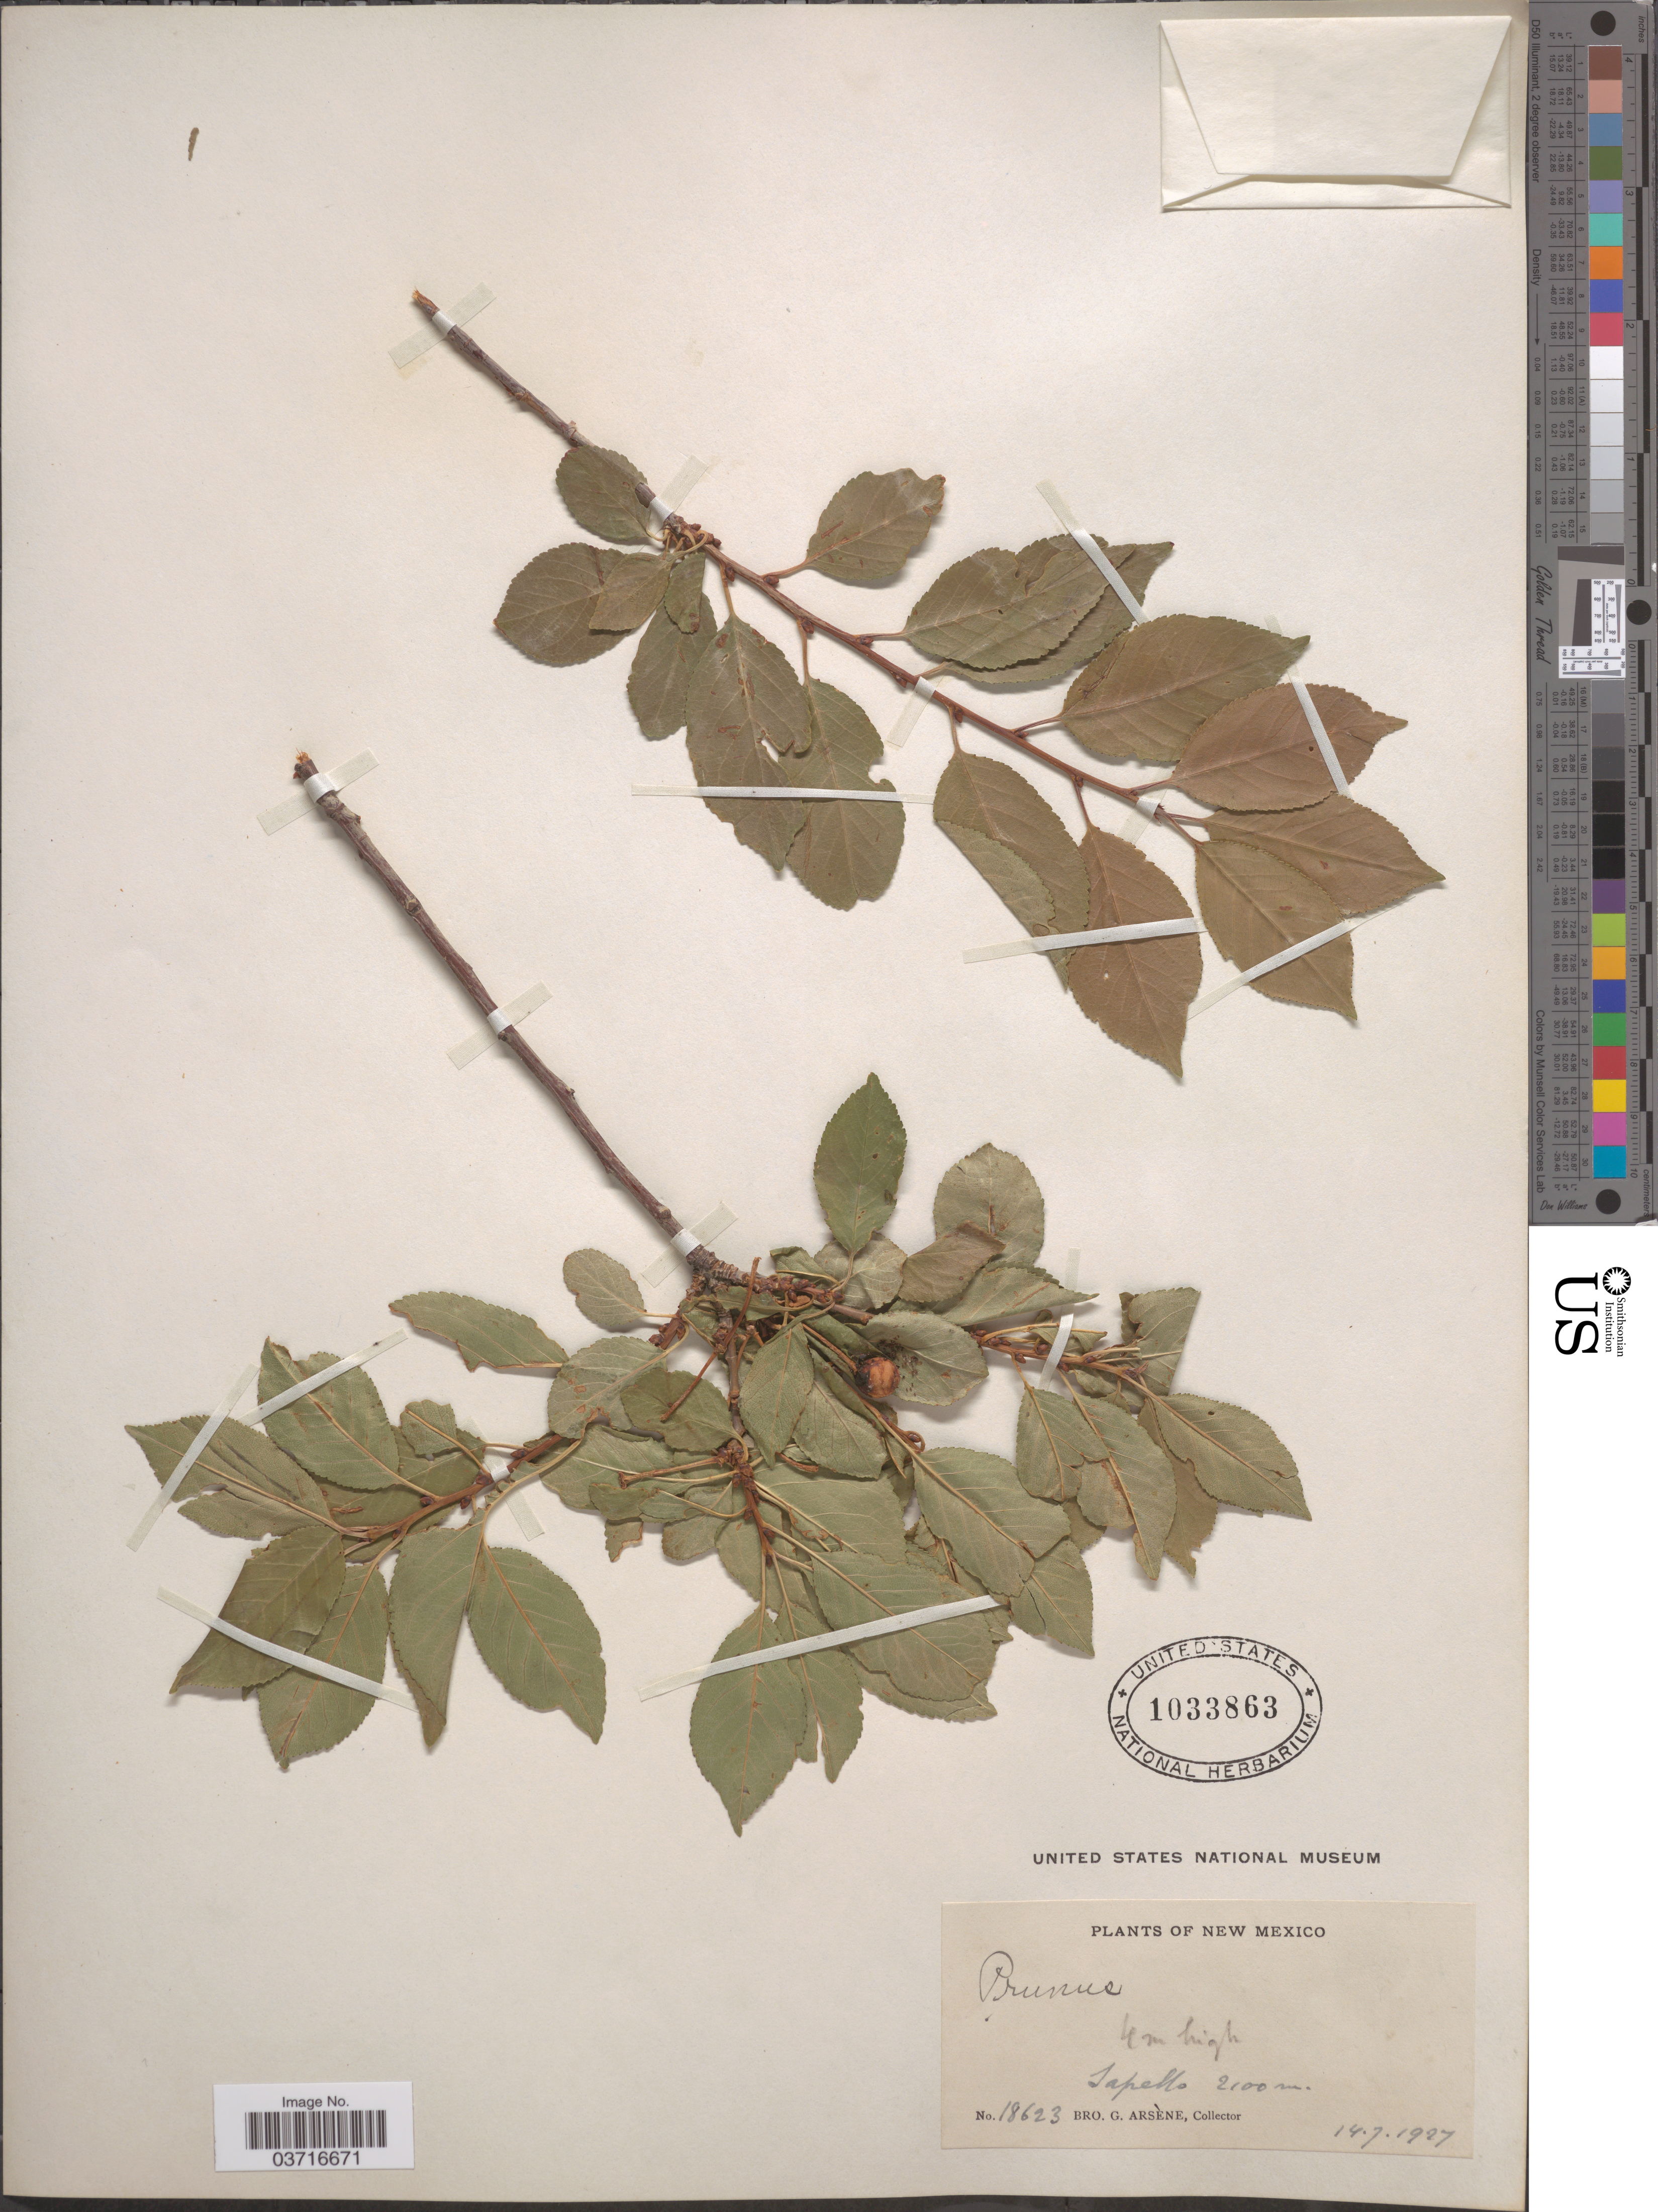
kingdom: Plantae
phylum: Tracheophyta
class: Magnoliopsida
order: Rosales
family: Rosaceae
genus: Prunus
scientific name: Prunus sp.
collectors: Bro. G. Arsène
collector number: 18623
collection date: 1927-07-14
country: United States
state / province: New Mexico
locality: Sapello.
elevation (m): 2100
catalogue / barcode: US 1033863